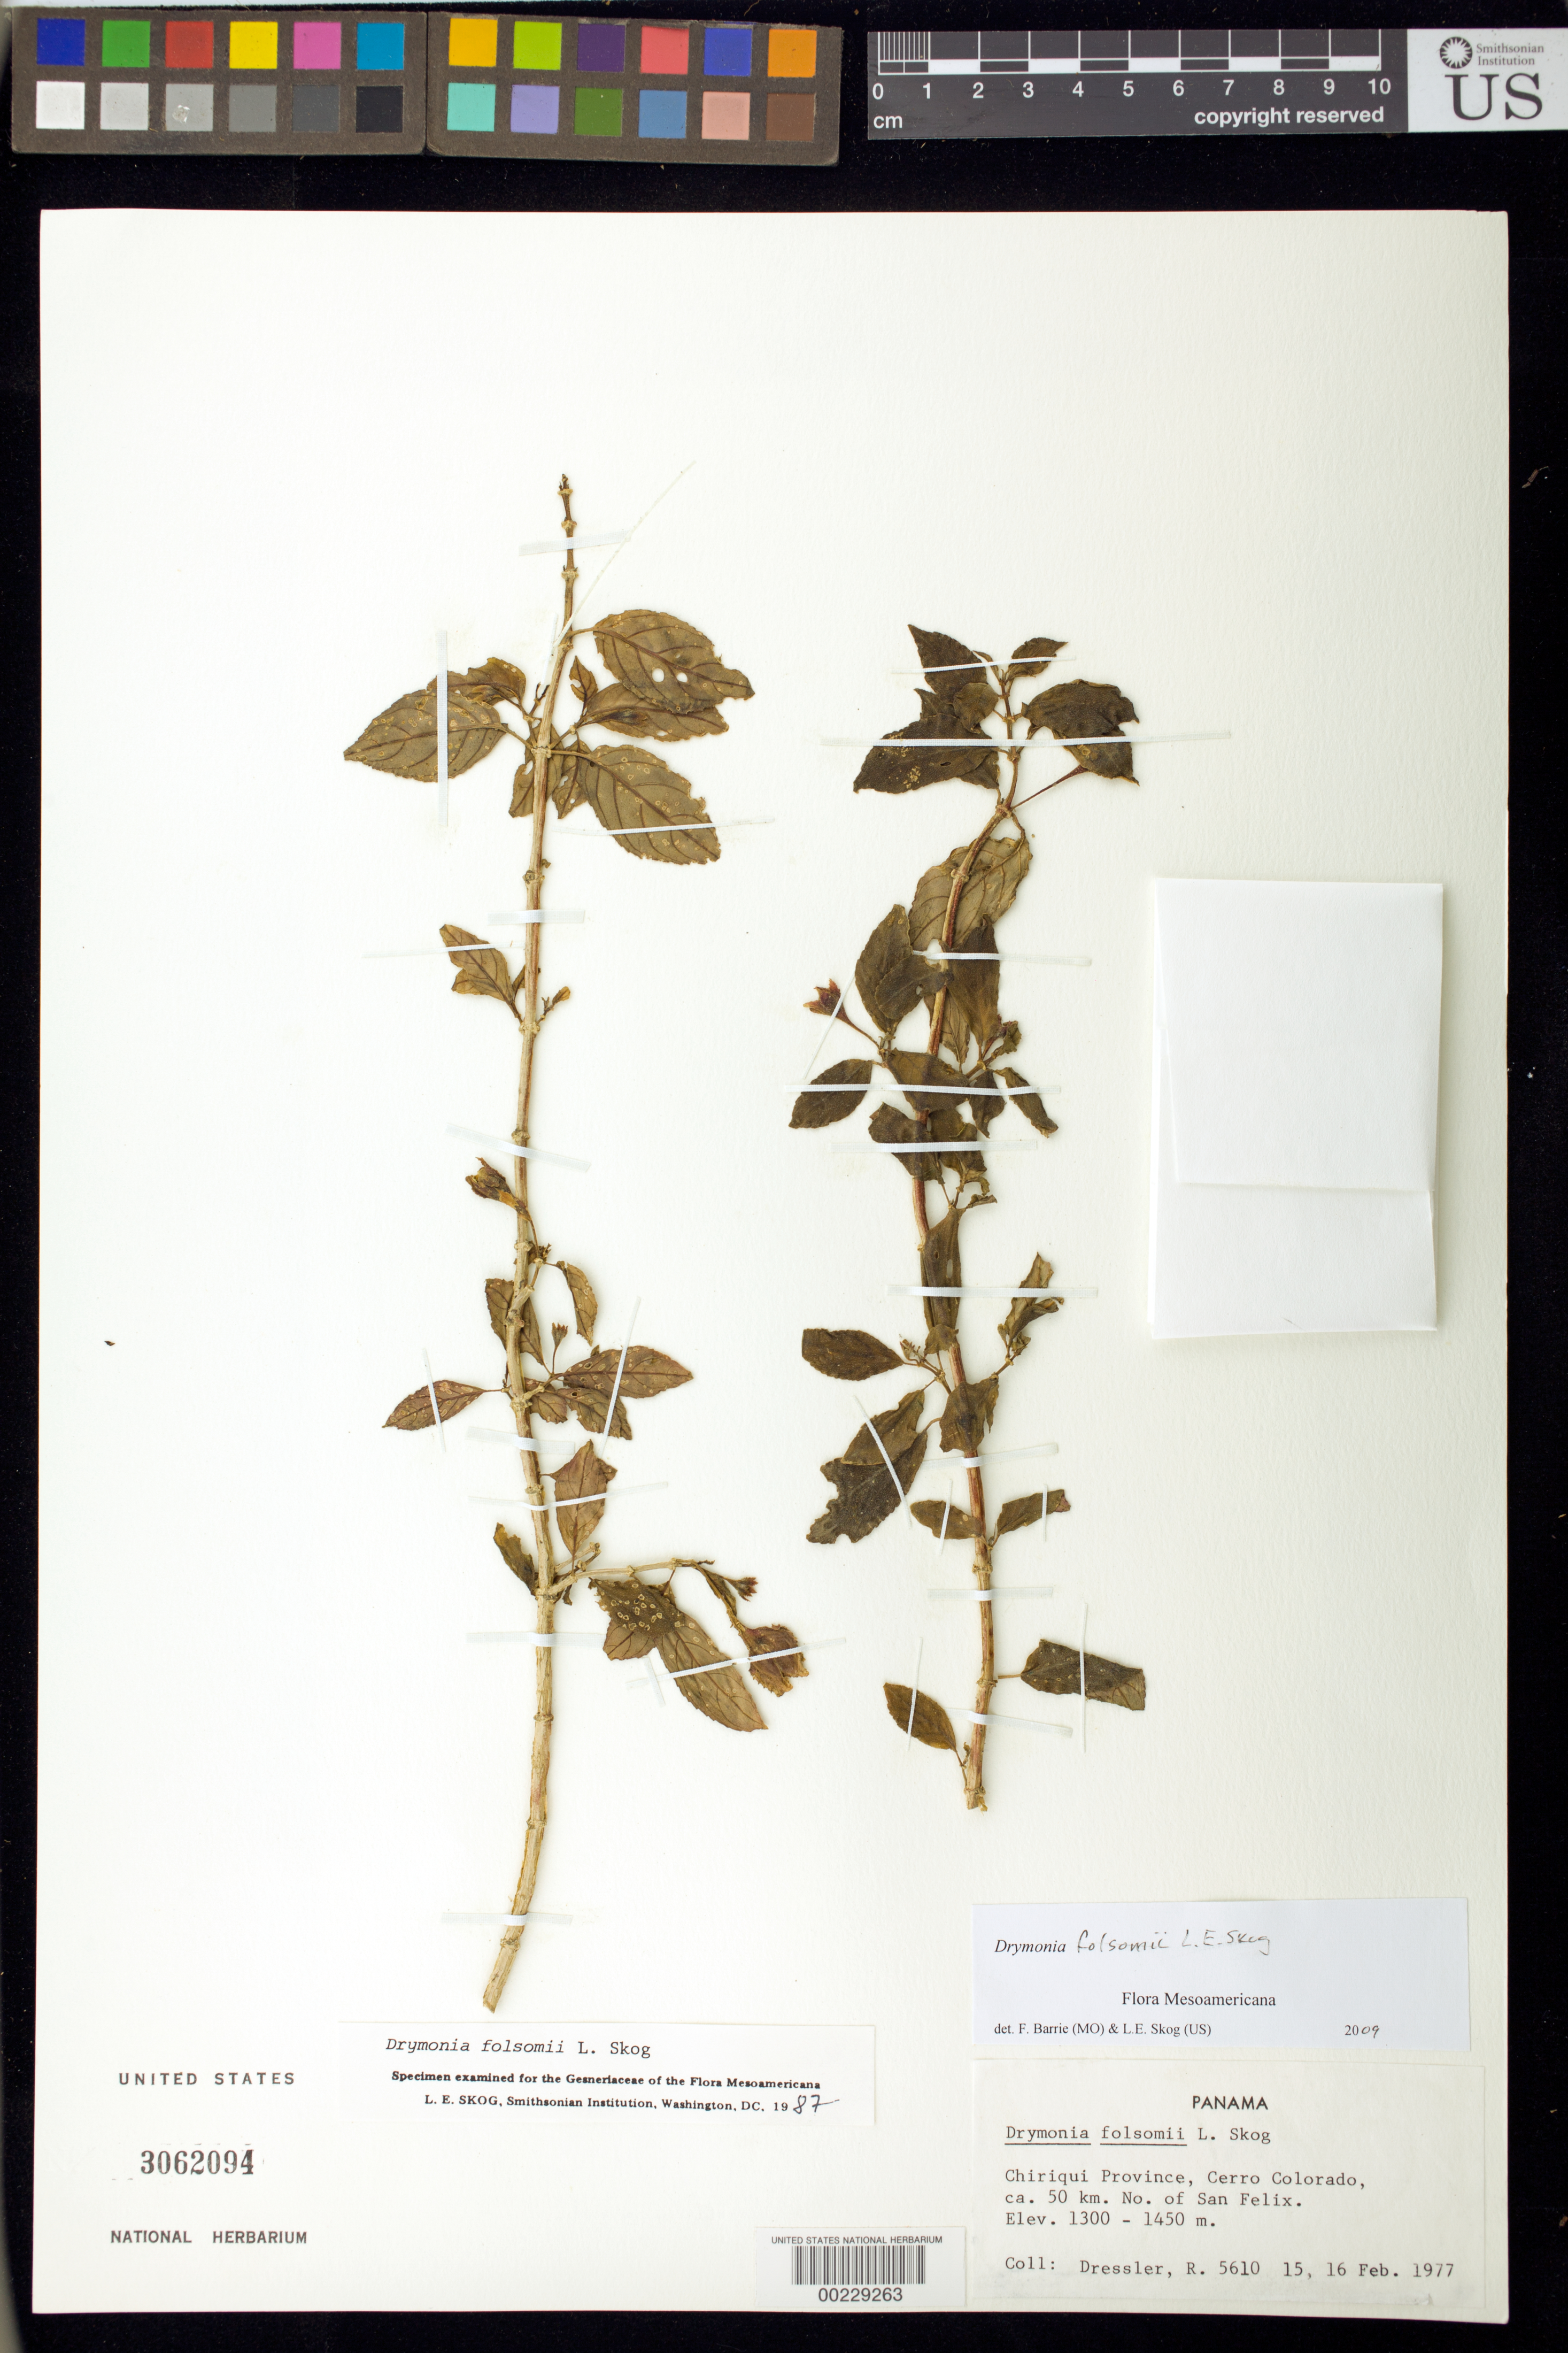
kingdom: Plantae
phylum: Tracheophyta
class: Magnoliopsida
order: Lamiales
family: Gesneriaceae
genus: Drymonia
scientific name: Drymonia folsomii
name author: L.E. Skog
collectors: R. Dressler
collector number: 5610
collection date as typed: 15-16 Feb 1977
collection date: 1977-02-15/1977-02-16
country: Panama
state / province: Chiriquí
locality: Cerro Colorado, ca 50 km N of San Felix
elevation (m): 1300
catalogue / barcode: US 3062094